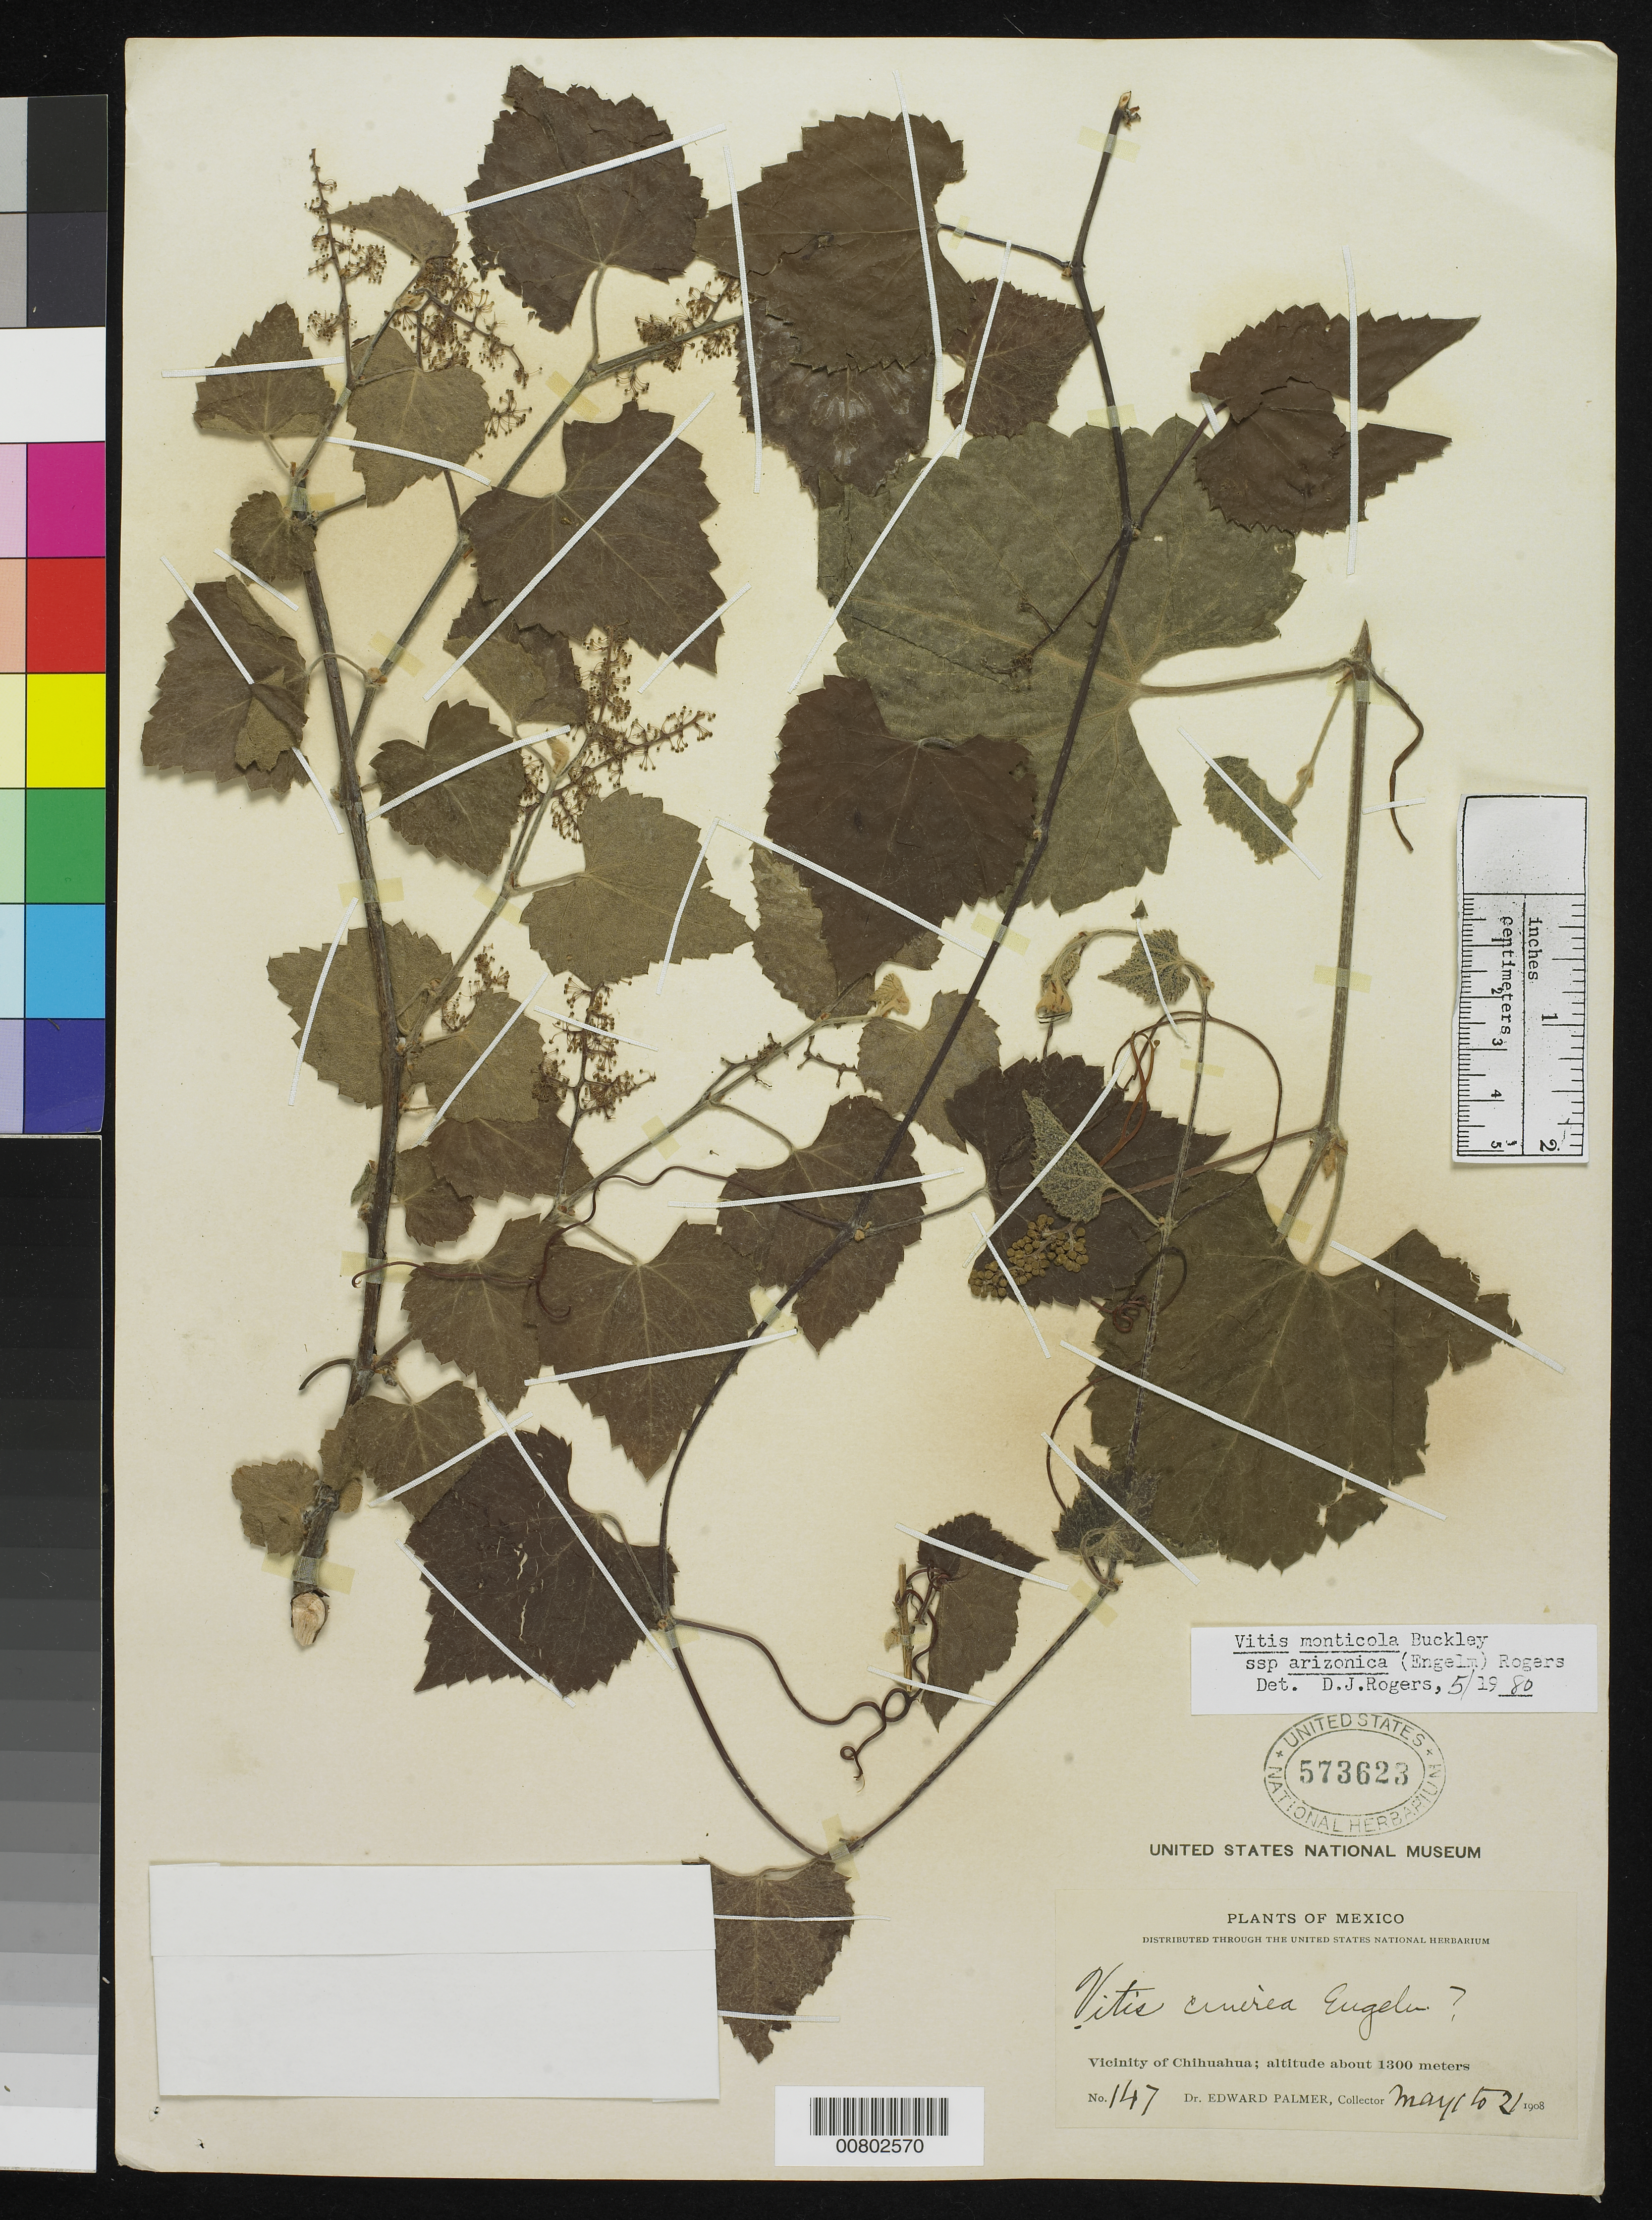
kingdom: Plantae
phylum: Tracheophyta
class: Magnoliopsida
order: Vitales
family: Vitaceae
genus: Vitis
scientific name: Vitis monticola subsp. arizonica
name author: (Engelm.) W.M. Rogers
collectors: E. Palmer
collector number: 147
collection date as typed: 01 May 1908 to 21 May 1908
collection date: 1908-05-01/1908-05-21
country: Mexico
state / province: Chihuahua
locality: Vicinity of Chihuahua.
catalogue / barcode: US 573623